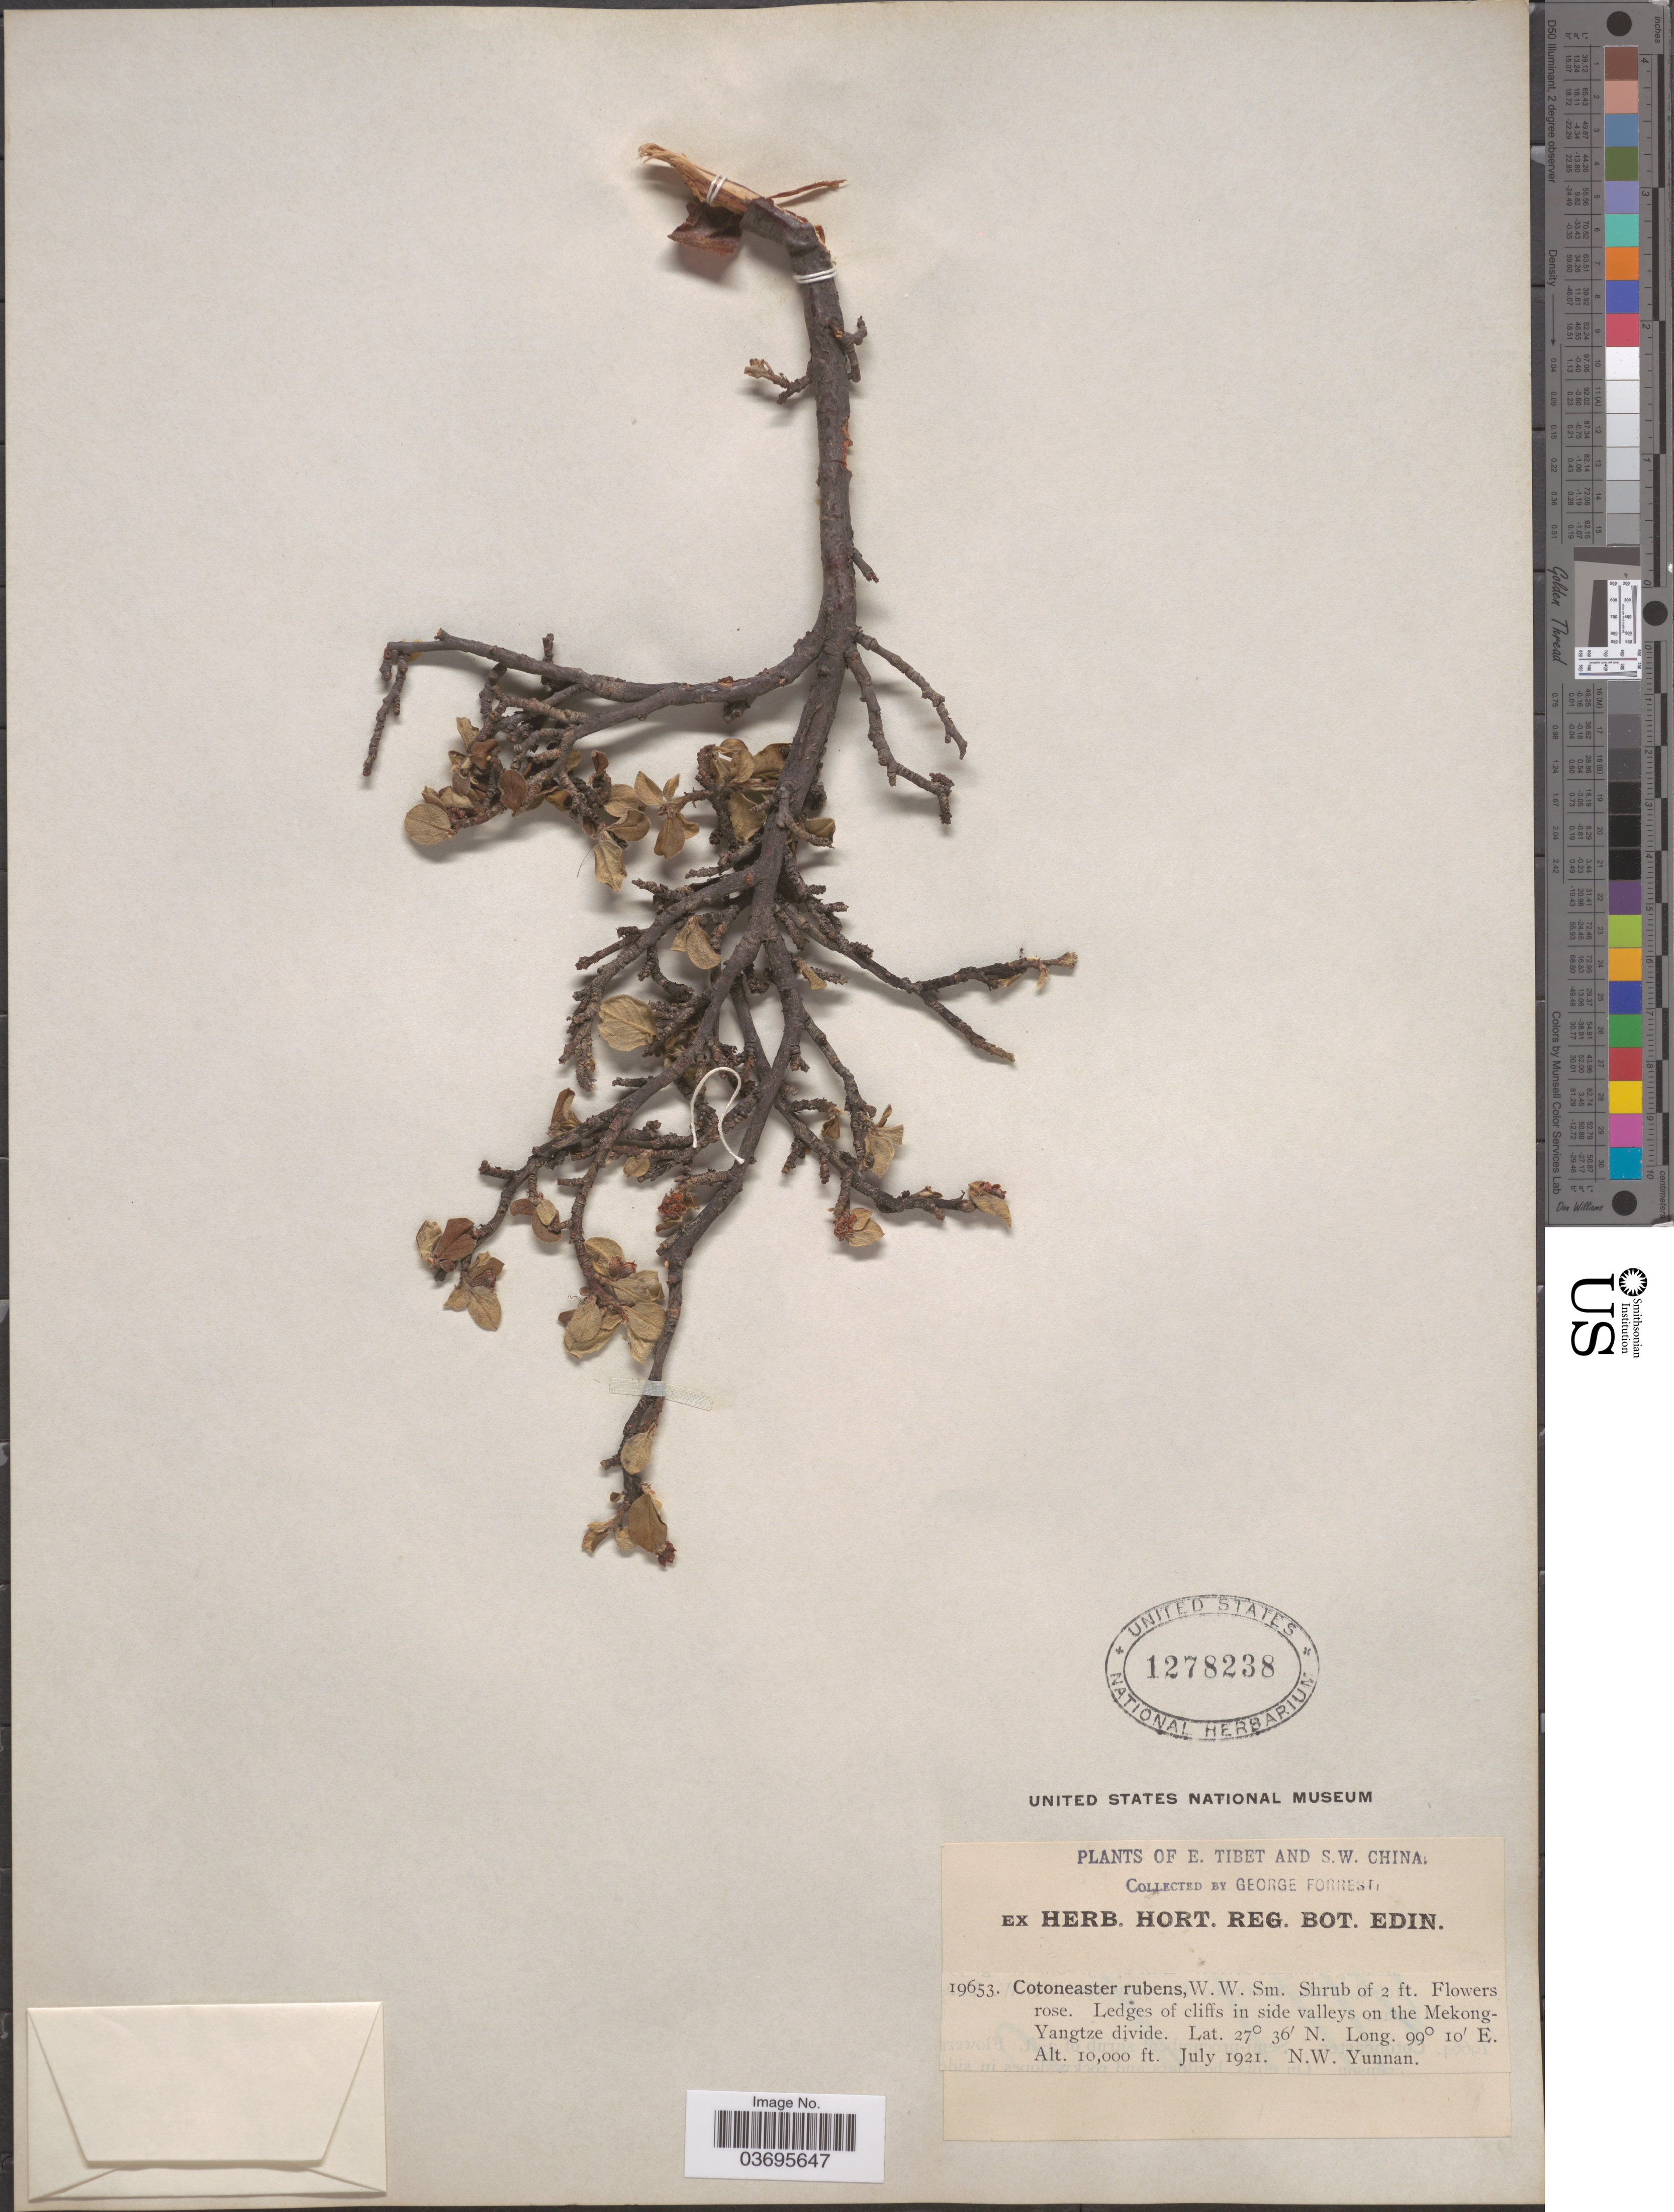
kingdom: Plantae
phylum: Tracheophyta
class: Magnoliopsida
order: Rosales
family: Rosaceae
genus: Cotoneaster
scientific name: Cotoneaster rubens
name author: W.W. Sm.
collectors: G. Forrest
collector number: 19653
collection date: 1921-07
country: China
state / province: Yunnan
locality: E. Tibet and S.W. China. Ledges of cliffs in side valleys on the Mekong-Yangtze divide. N.W. Yunnan.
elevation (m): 3048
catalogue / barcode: US 1278238